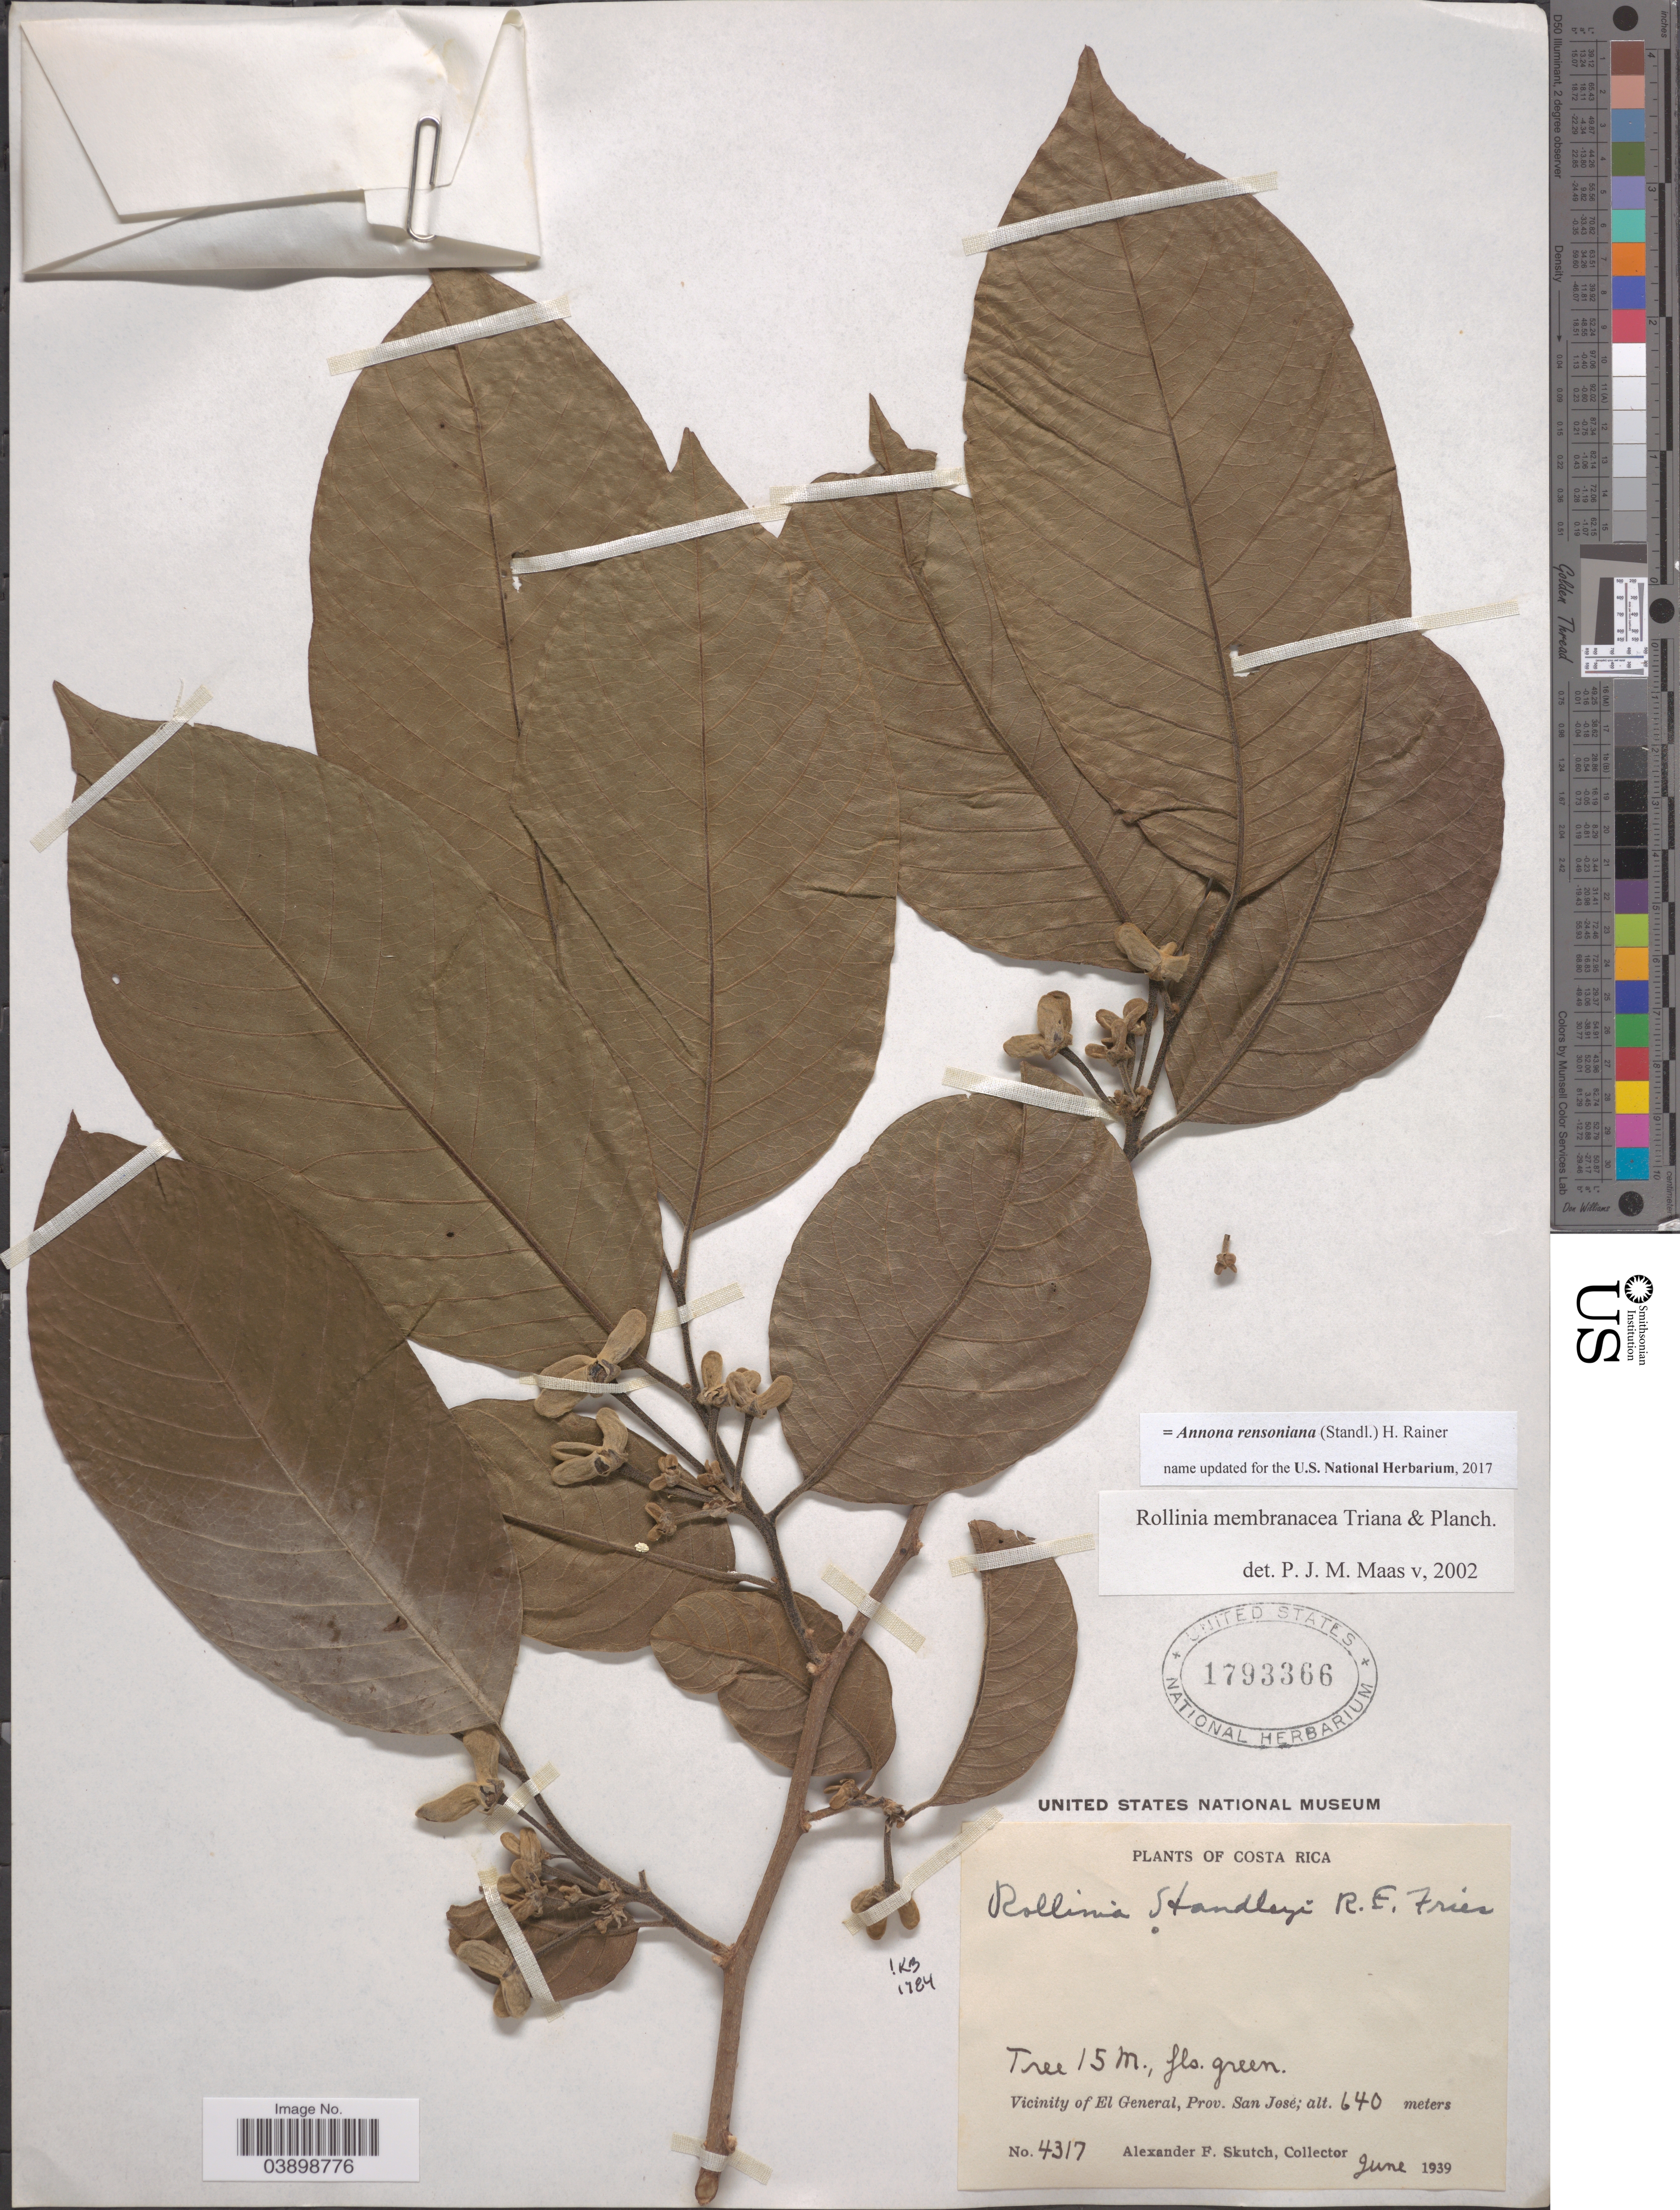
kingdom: Plantae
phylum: Tracheophyta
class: Magnoliopsida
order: Magnoliales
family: Annonaceae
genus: Annona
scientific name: Annona rensoniana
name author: (Standl.) H. Rainer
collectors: A. F. Skutch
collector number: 4317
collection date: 1939-06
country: Costa Rica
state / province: San José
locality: Vicinity of El General.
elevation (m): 640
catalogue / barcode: US 1793366